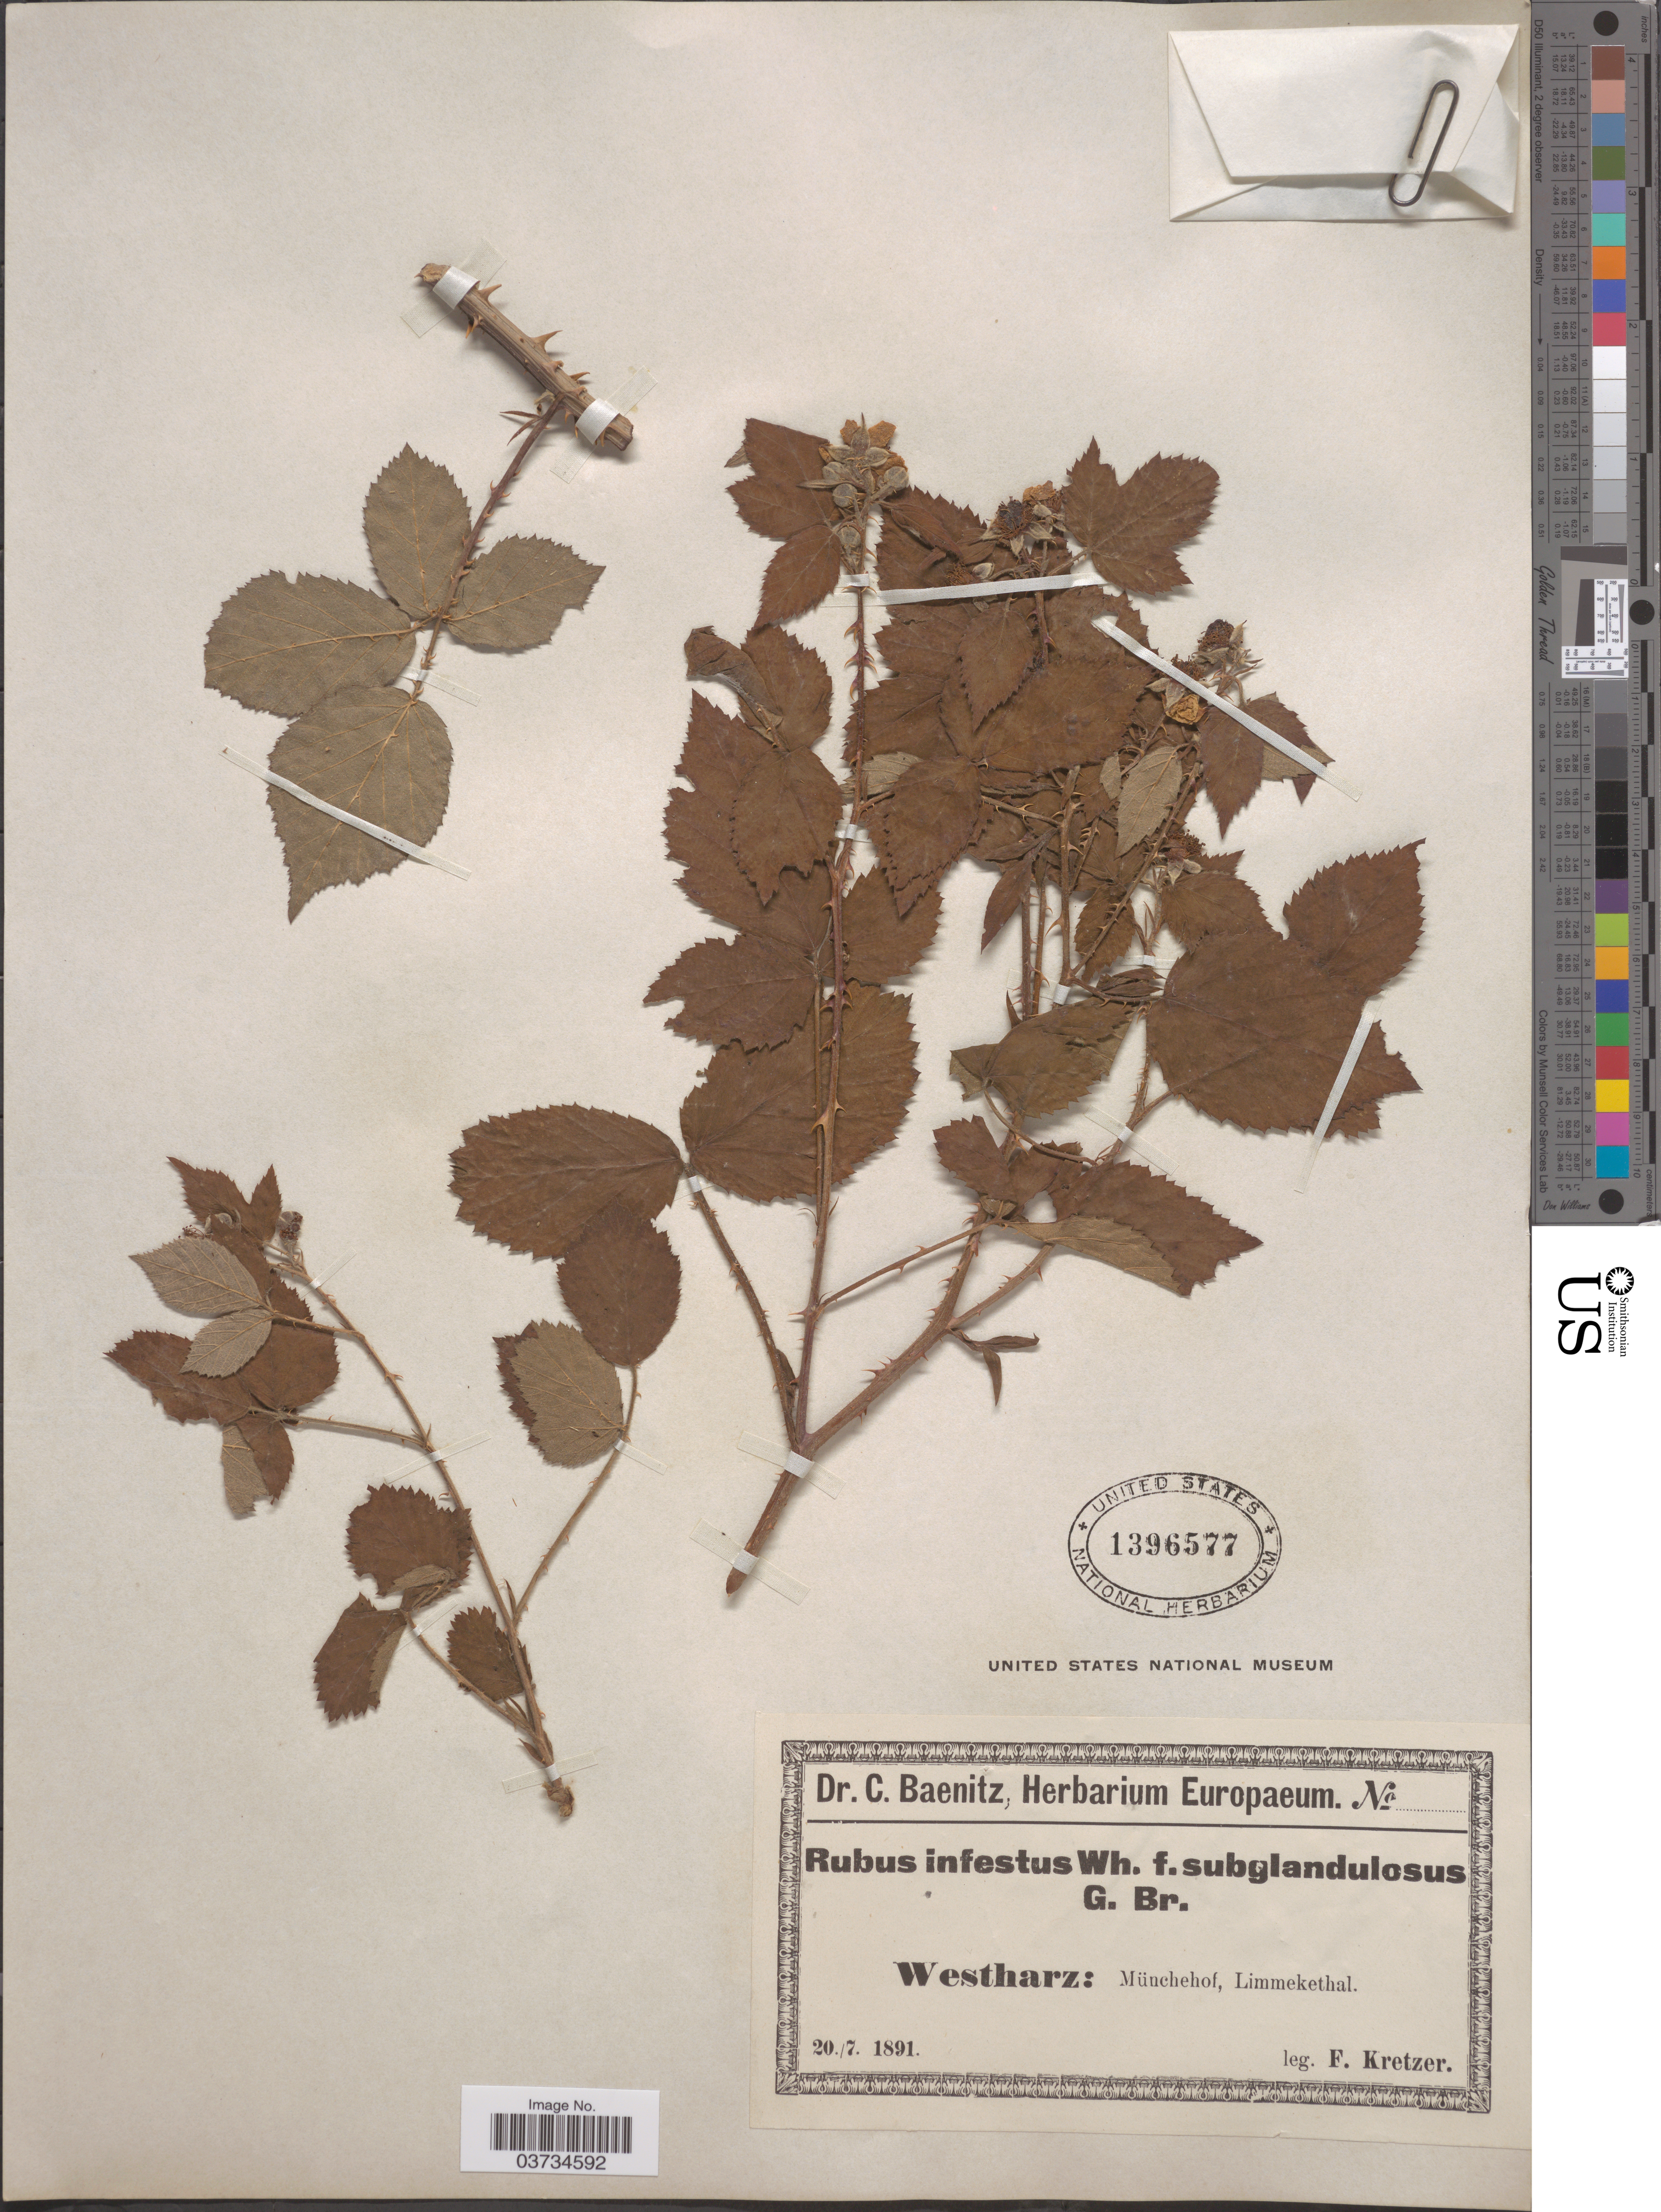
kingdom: Plantae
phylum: Tracheophyta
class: Magnoliopsida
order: Rosales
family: Rosaceae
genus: Rubus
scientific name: Rubus infestus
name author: Weihe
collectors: F. Kretzer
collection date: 1891-07-20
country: Germany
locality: Westharz: Münchehof, Limmekethal.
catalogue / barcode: US 1396577